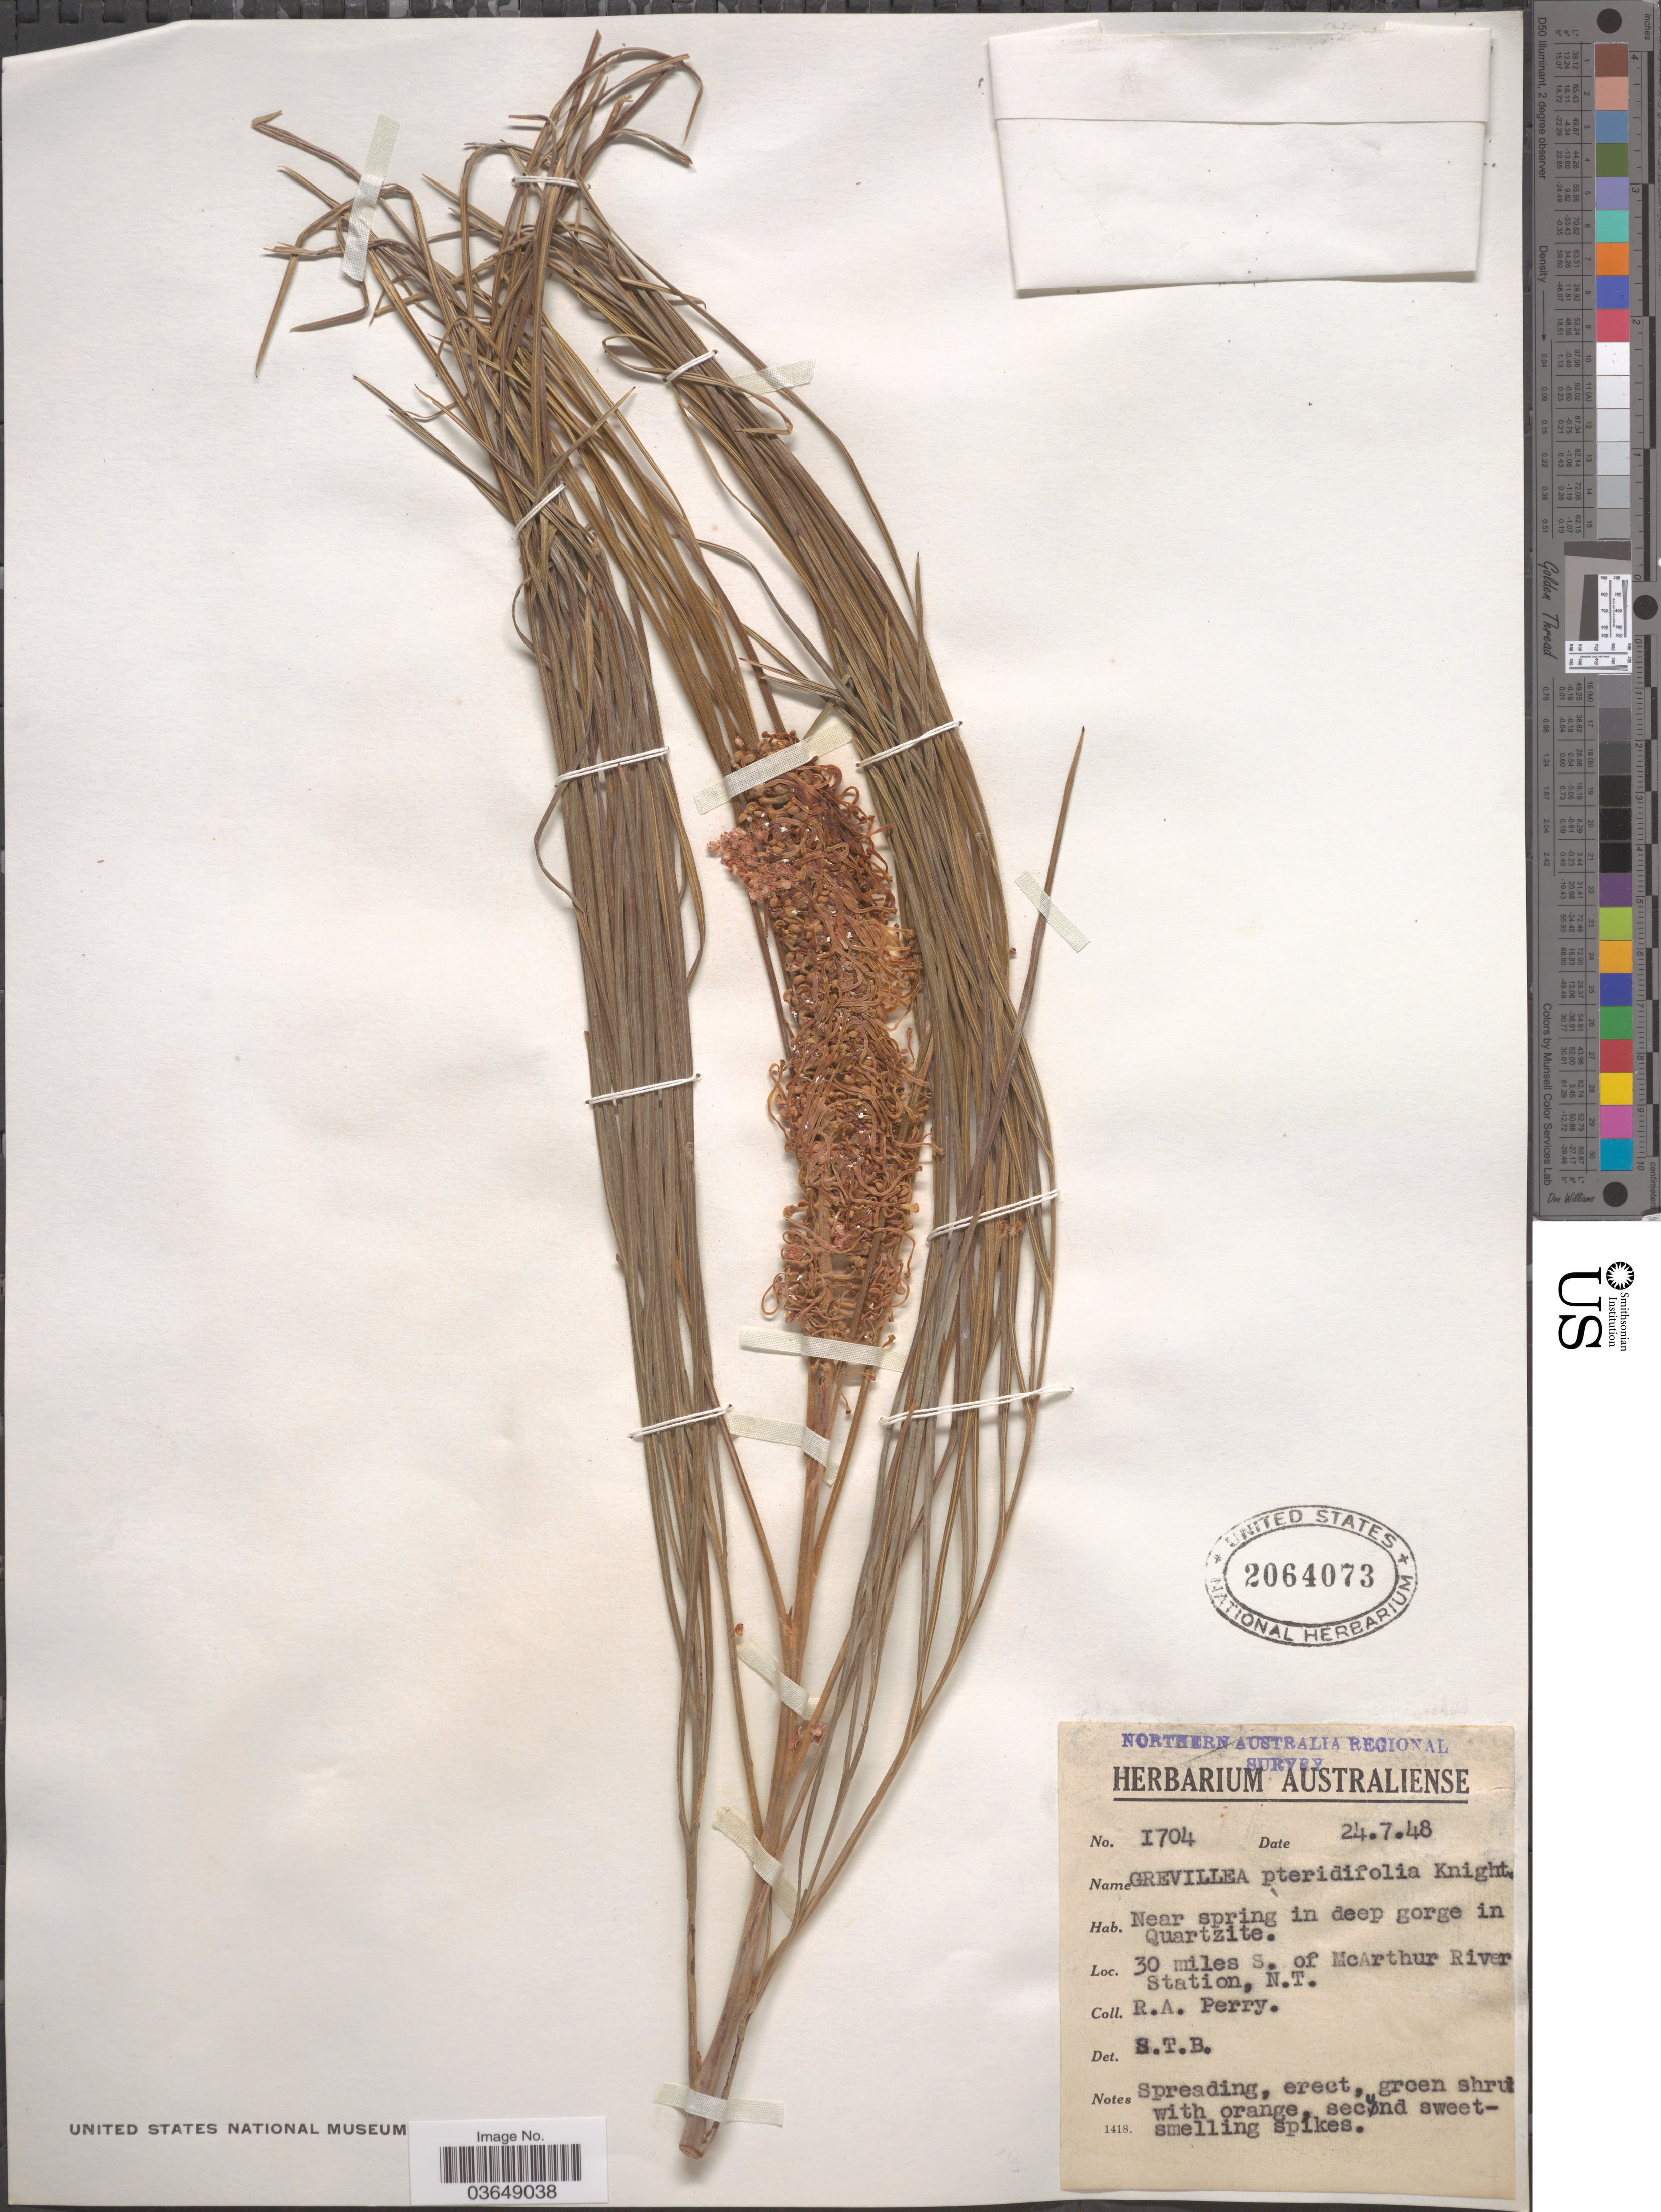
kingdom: Plantae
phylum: Tracheophyta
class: Magnoliopsida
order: Proteales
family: Proteaceae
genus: Grevillea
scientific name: Grevillea pteridifolia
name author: Knight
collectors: Perry, R. A.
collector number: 1704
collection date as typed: Transcribed d/m/y: 24/7/48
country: Australia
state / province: Northern Territory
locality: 30 miles S. of McArthur River Station.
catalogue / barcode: US 2064073